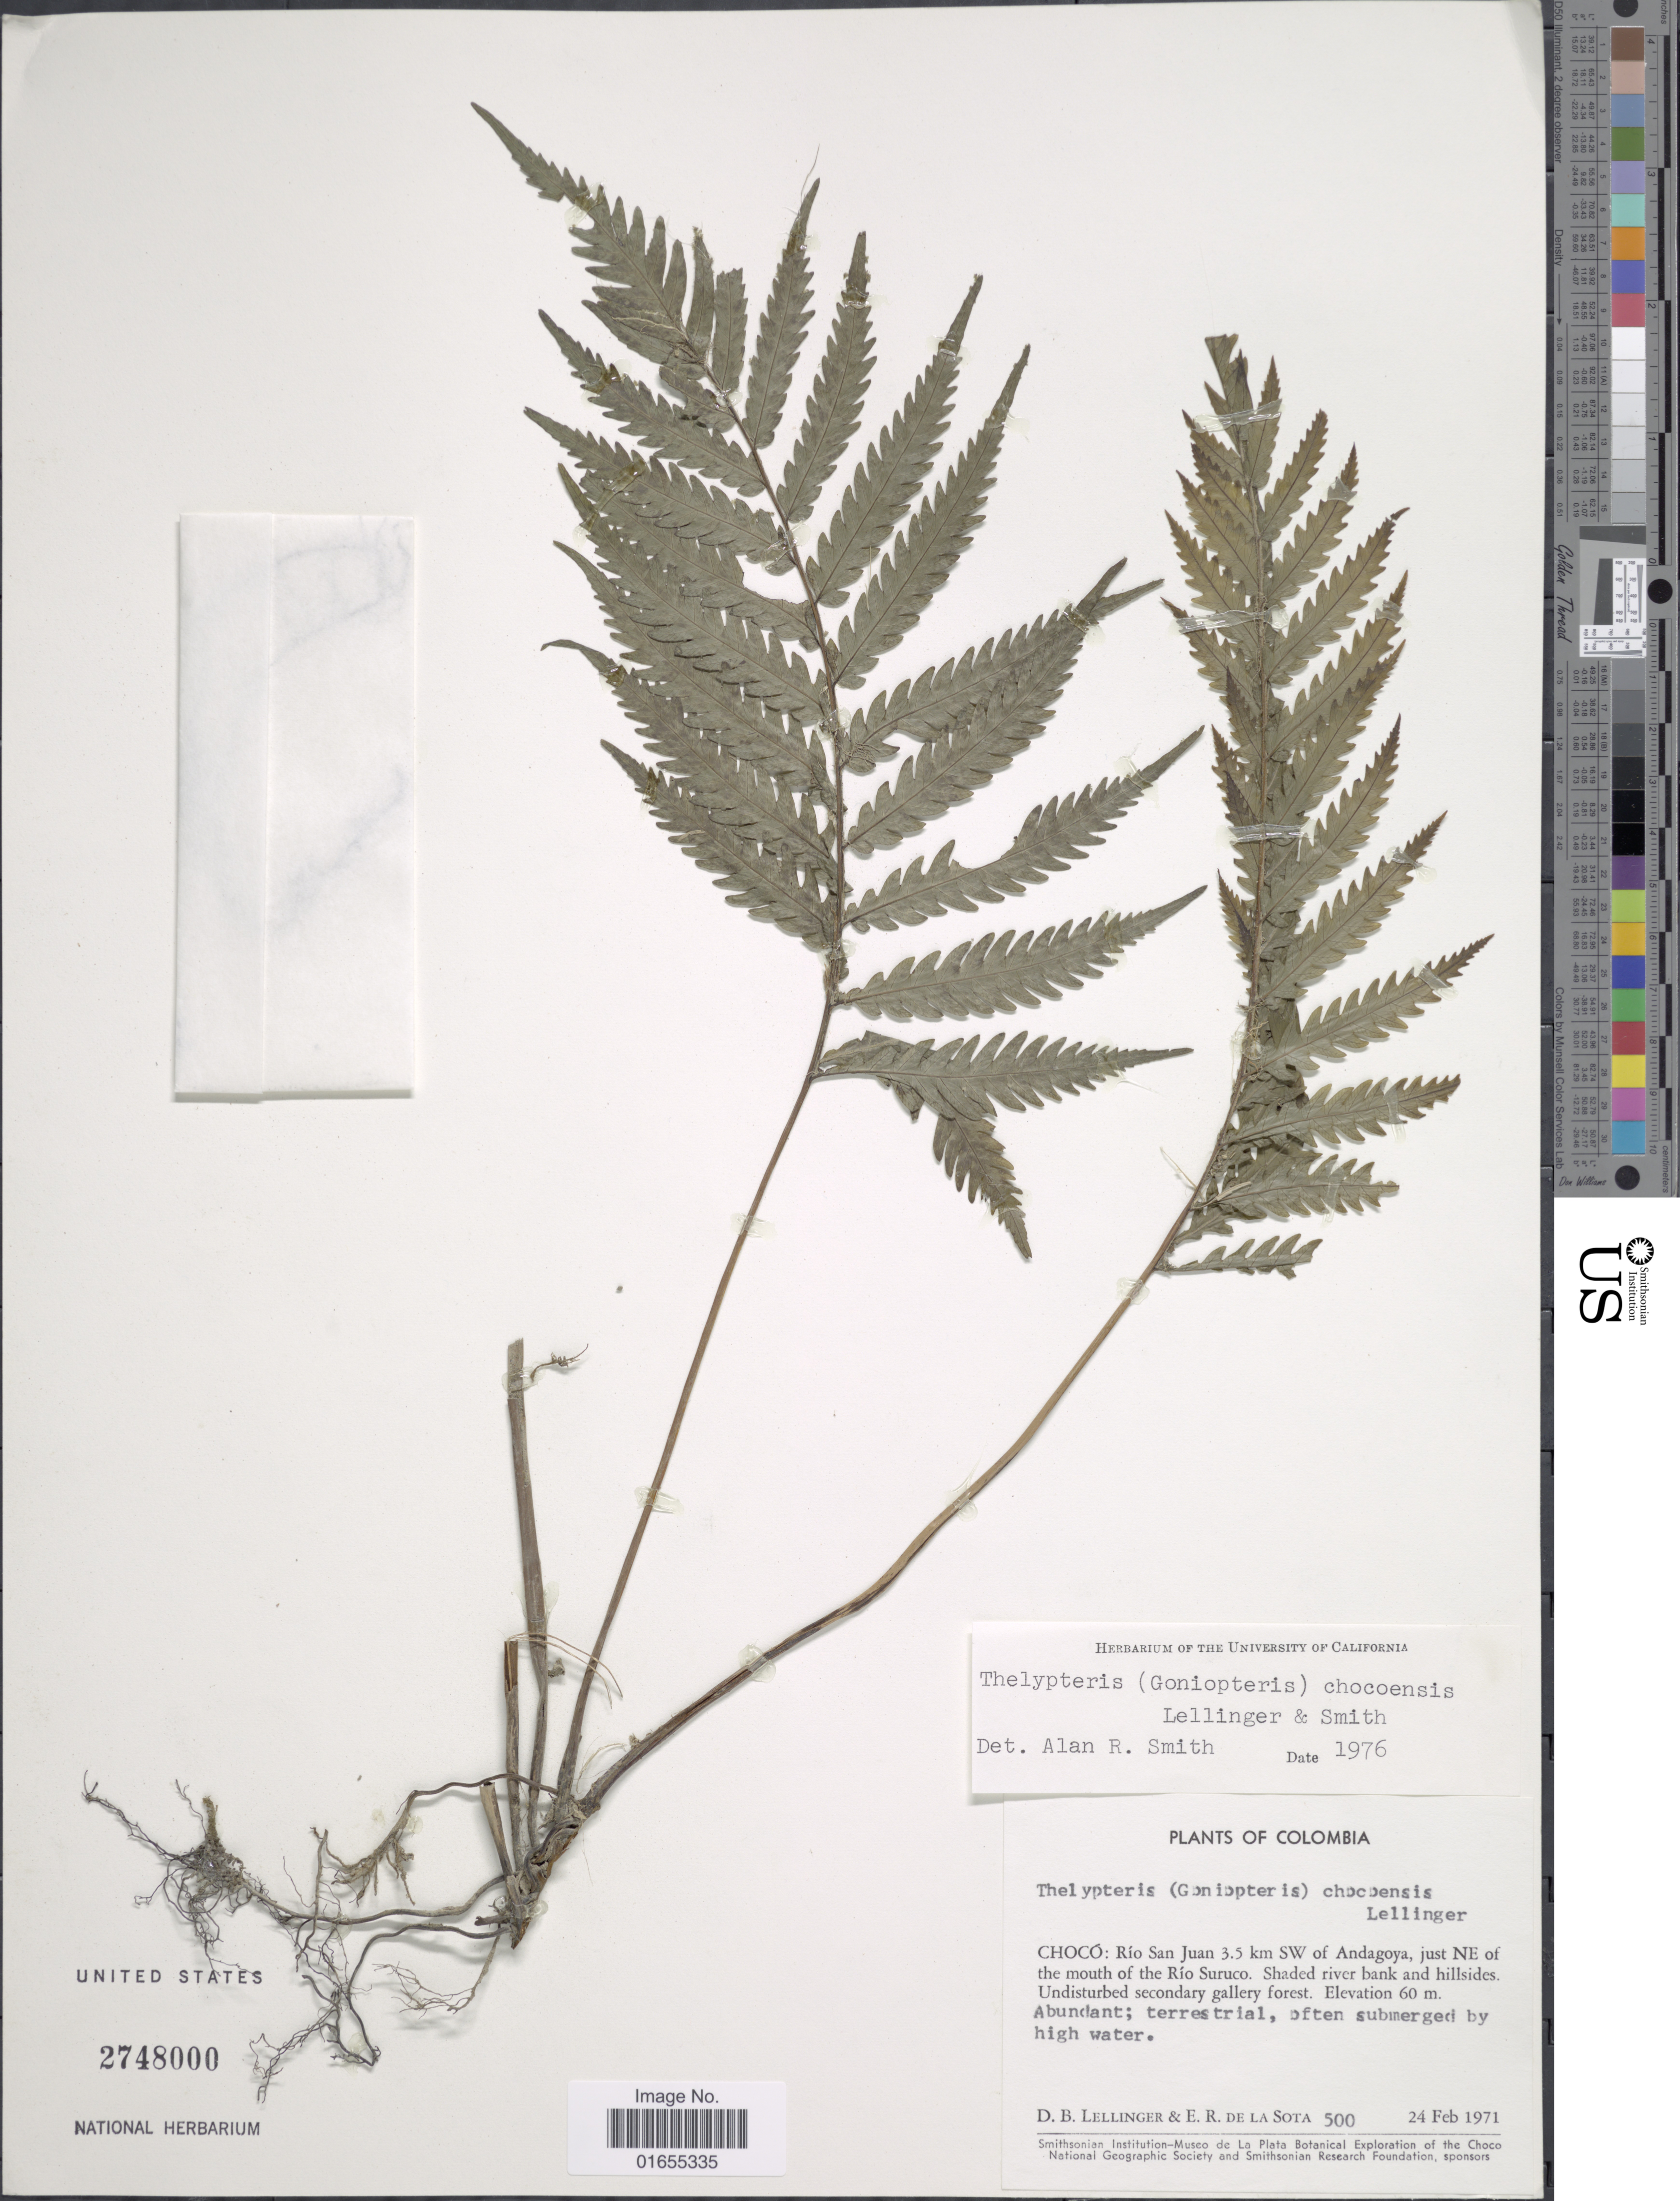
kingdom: Plantae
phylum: Tracheophyta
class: Polypodiopsida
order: Polypodiales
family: Thelypteridaceae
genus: Goniopteris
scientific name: Goniopteris chocoensis (A.R. Sm. & Lellinger) comb. nov., ined 2015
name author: (A.R. Sm. & Lellinger)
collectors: D. B. Lellinger & E. R. de la Sota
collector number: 500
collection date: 1971-02-24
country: Colombia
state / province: Chocó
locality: Rio San Juan 3.5 km SW of Andagoya, just NE of the mouth of the Rio Suruco. Shaded river bank and hillsided. Undisturbed secondary gallery forest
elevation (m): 60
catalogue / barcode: US 2748000